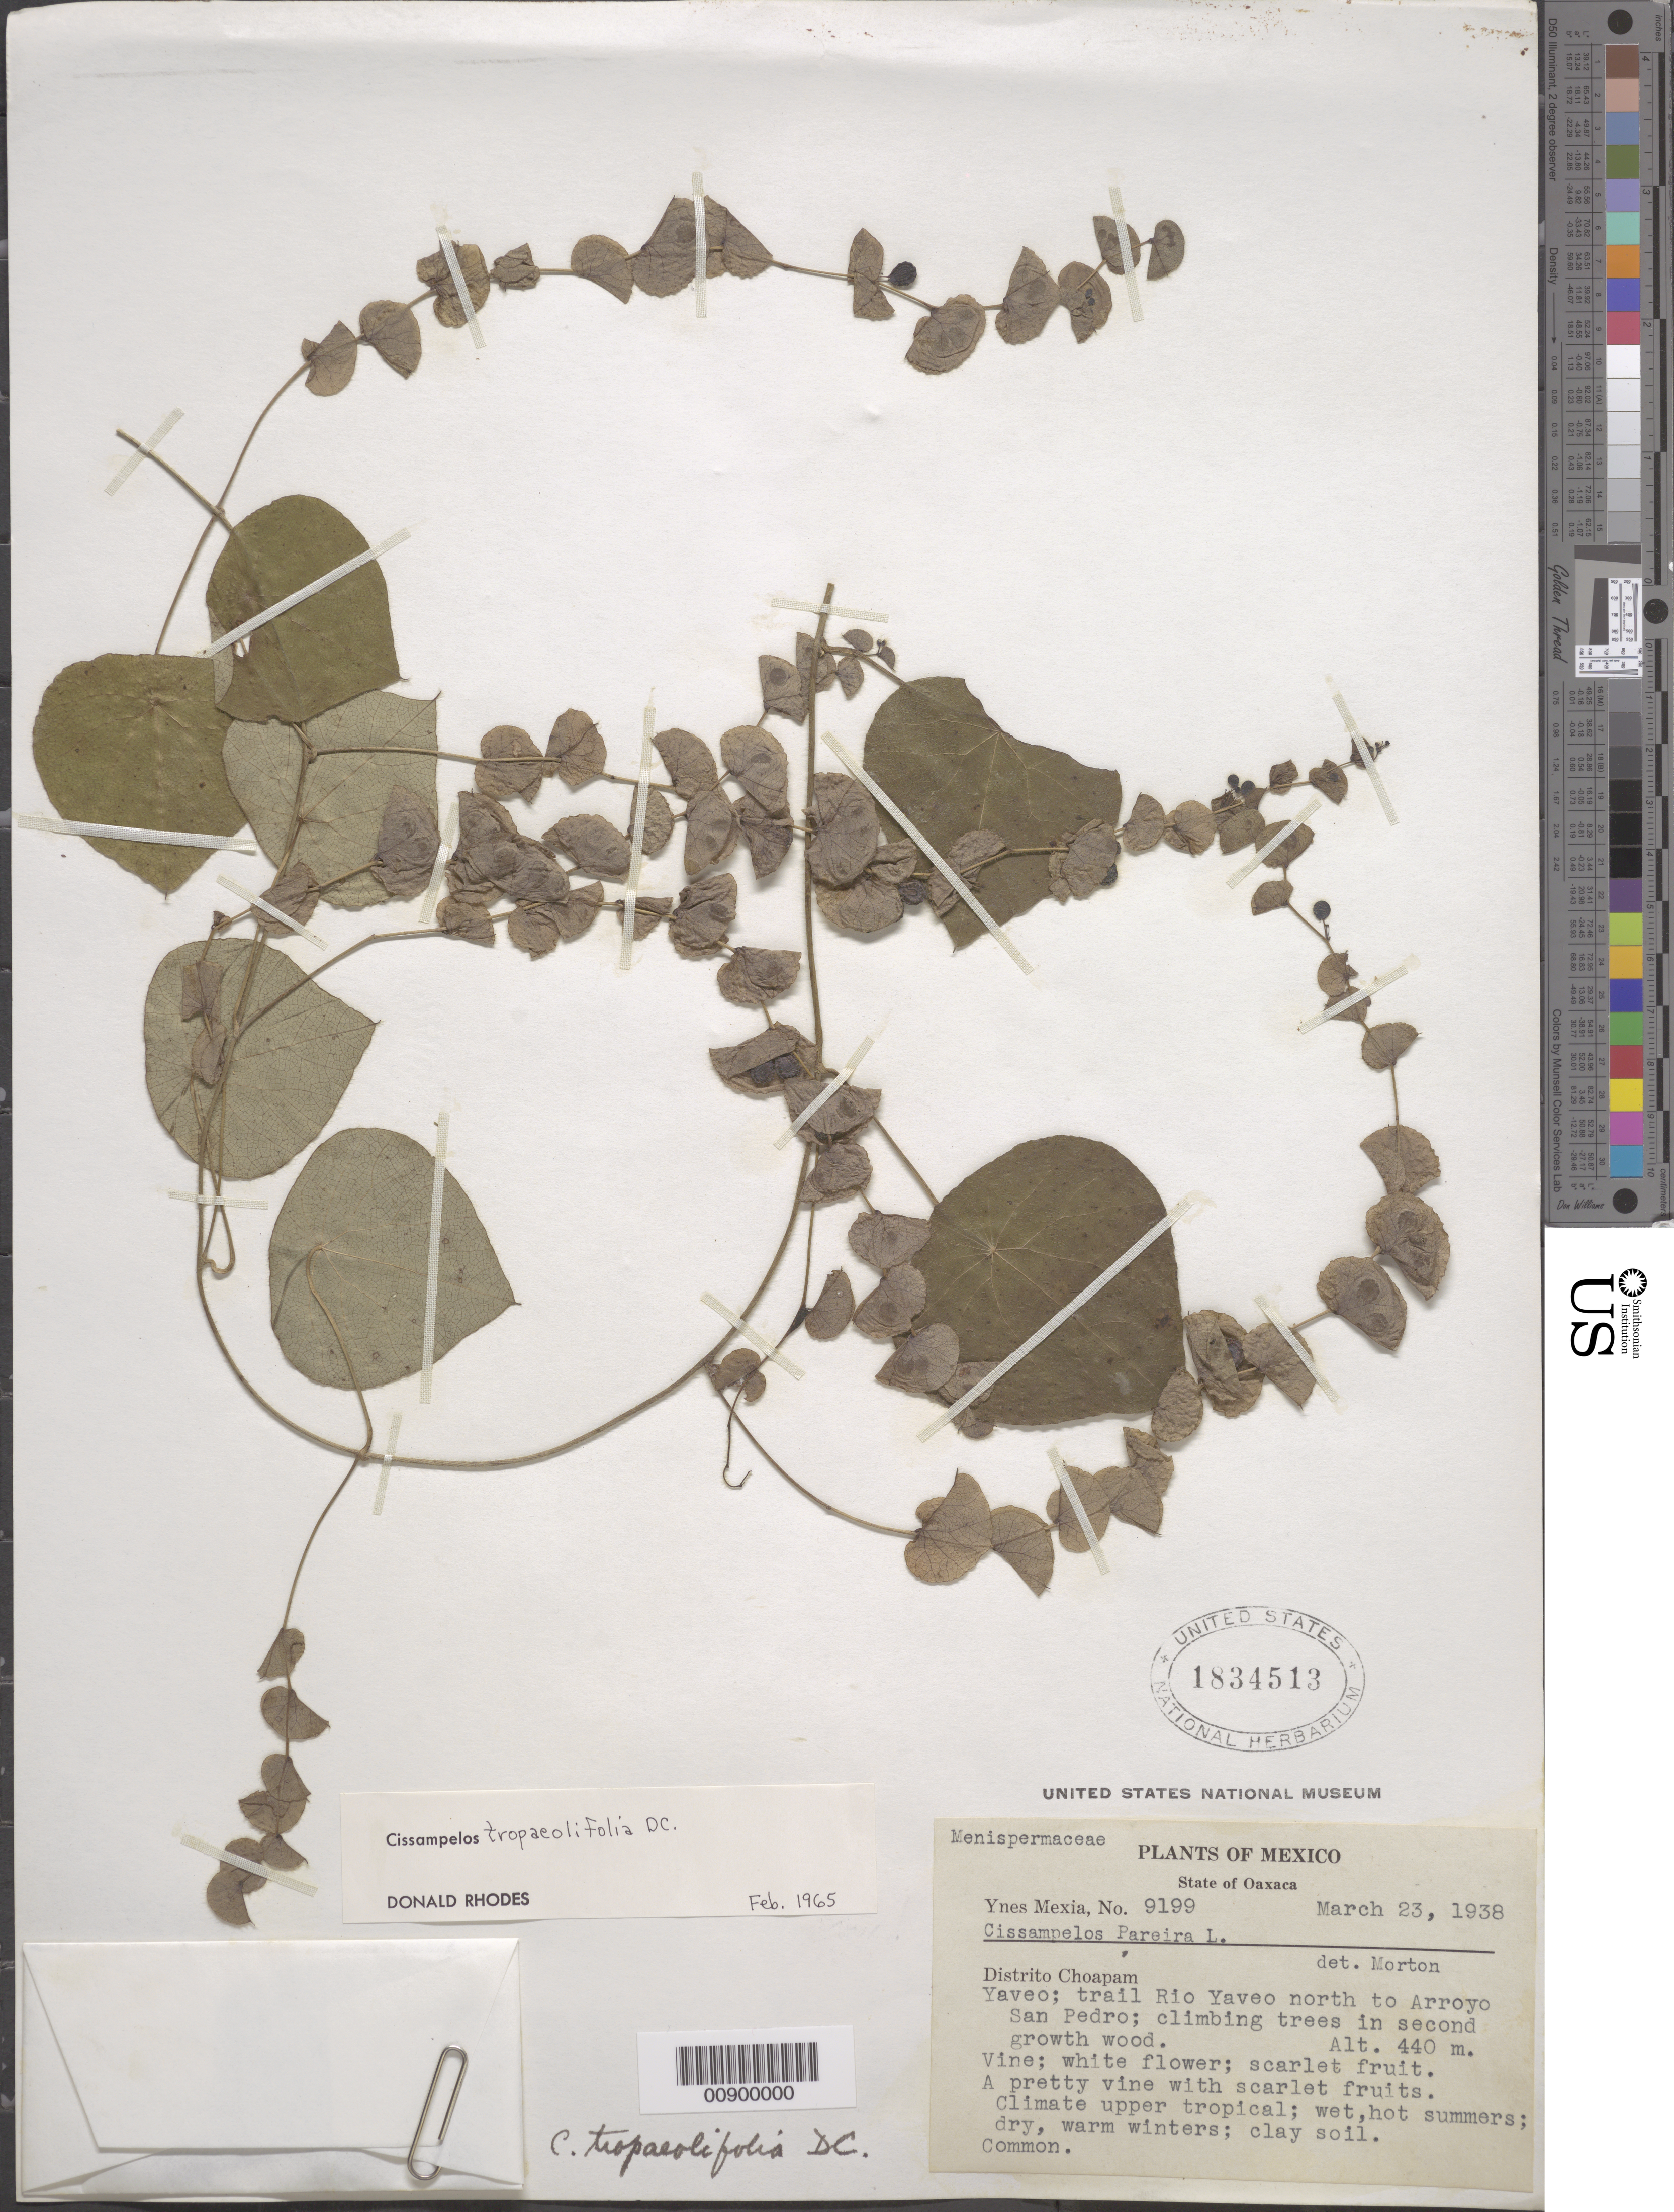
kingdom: Plantae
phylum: Tracheophyta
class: Magnoliopsida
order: Ranunculales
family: Menispermaceae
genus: Cissampelos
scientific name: Cissampelos tropaeolifolia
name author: DC.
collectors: Y. Mexia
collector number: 9199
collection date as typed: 23 Mar 1938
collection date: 1938-03-23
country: Mexico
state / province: Oaxaca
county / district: Choapam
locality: State of Oaxaca. Distrito Choapam: Yaveo; trail Río Yaveo north to Arroyo San Pedro.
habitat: Climbing trees in second growth wood. Climate upper tropical; wet, hot summers; dry, warm winters; clay soil.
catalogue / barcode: US 1834513